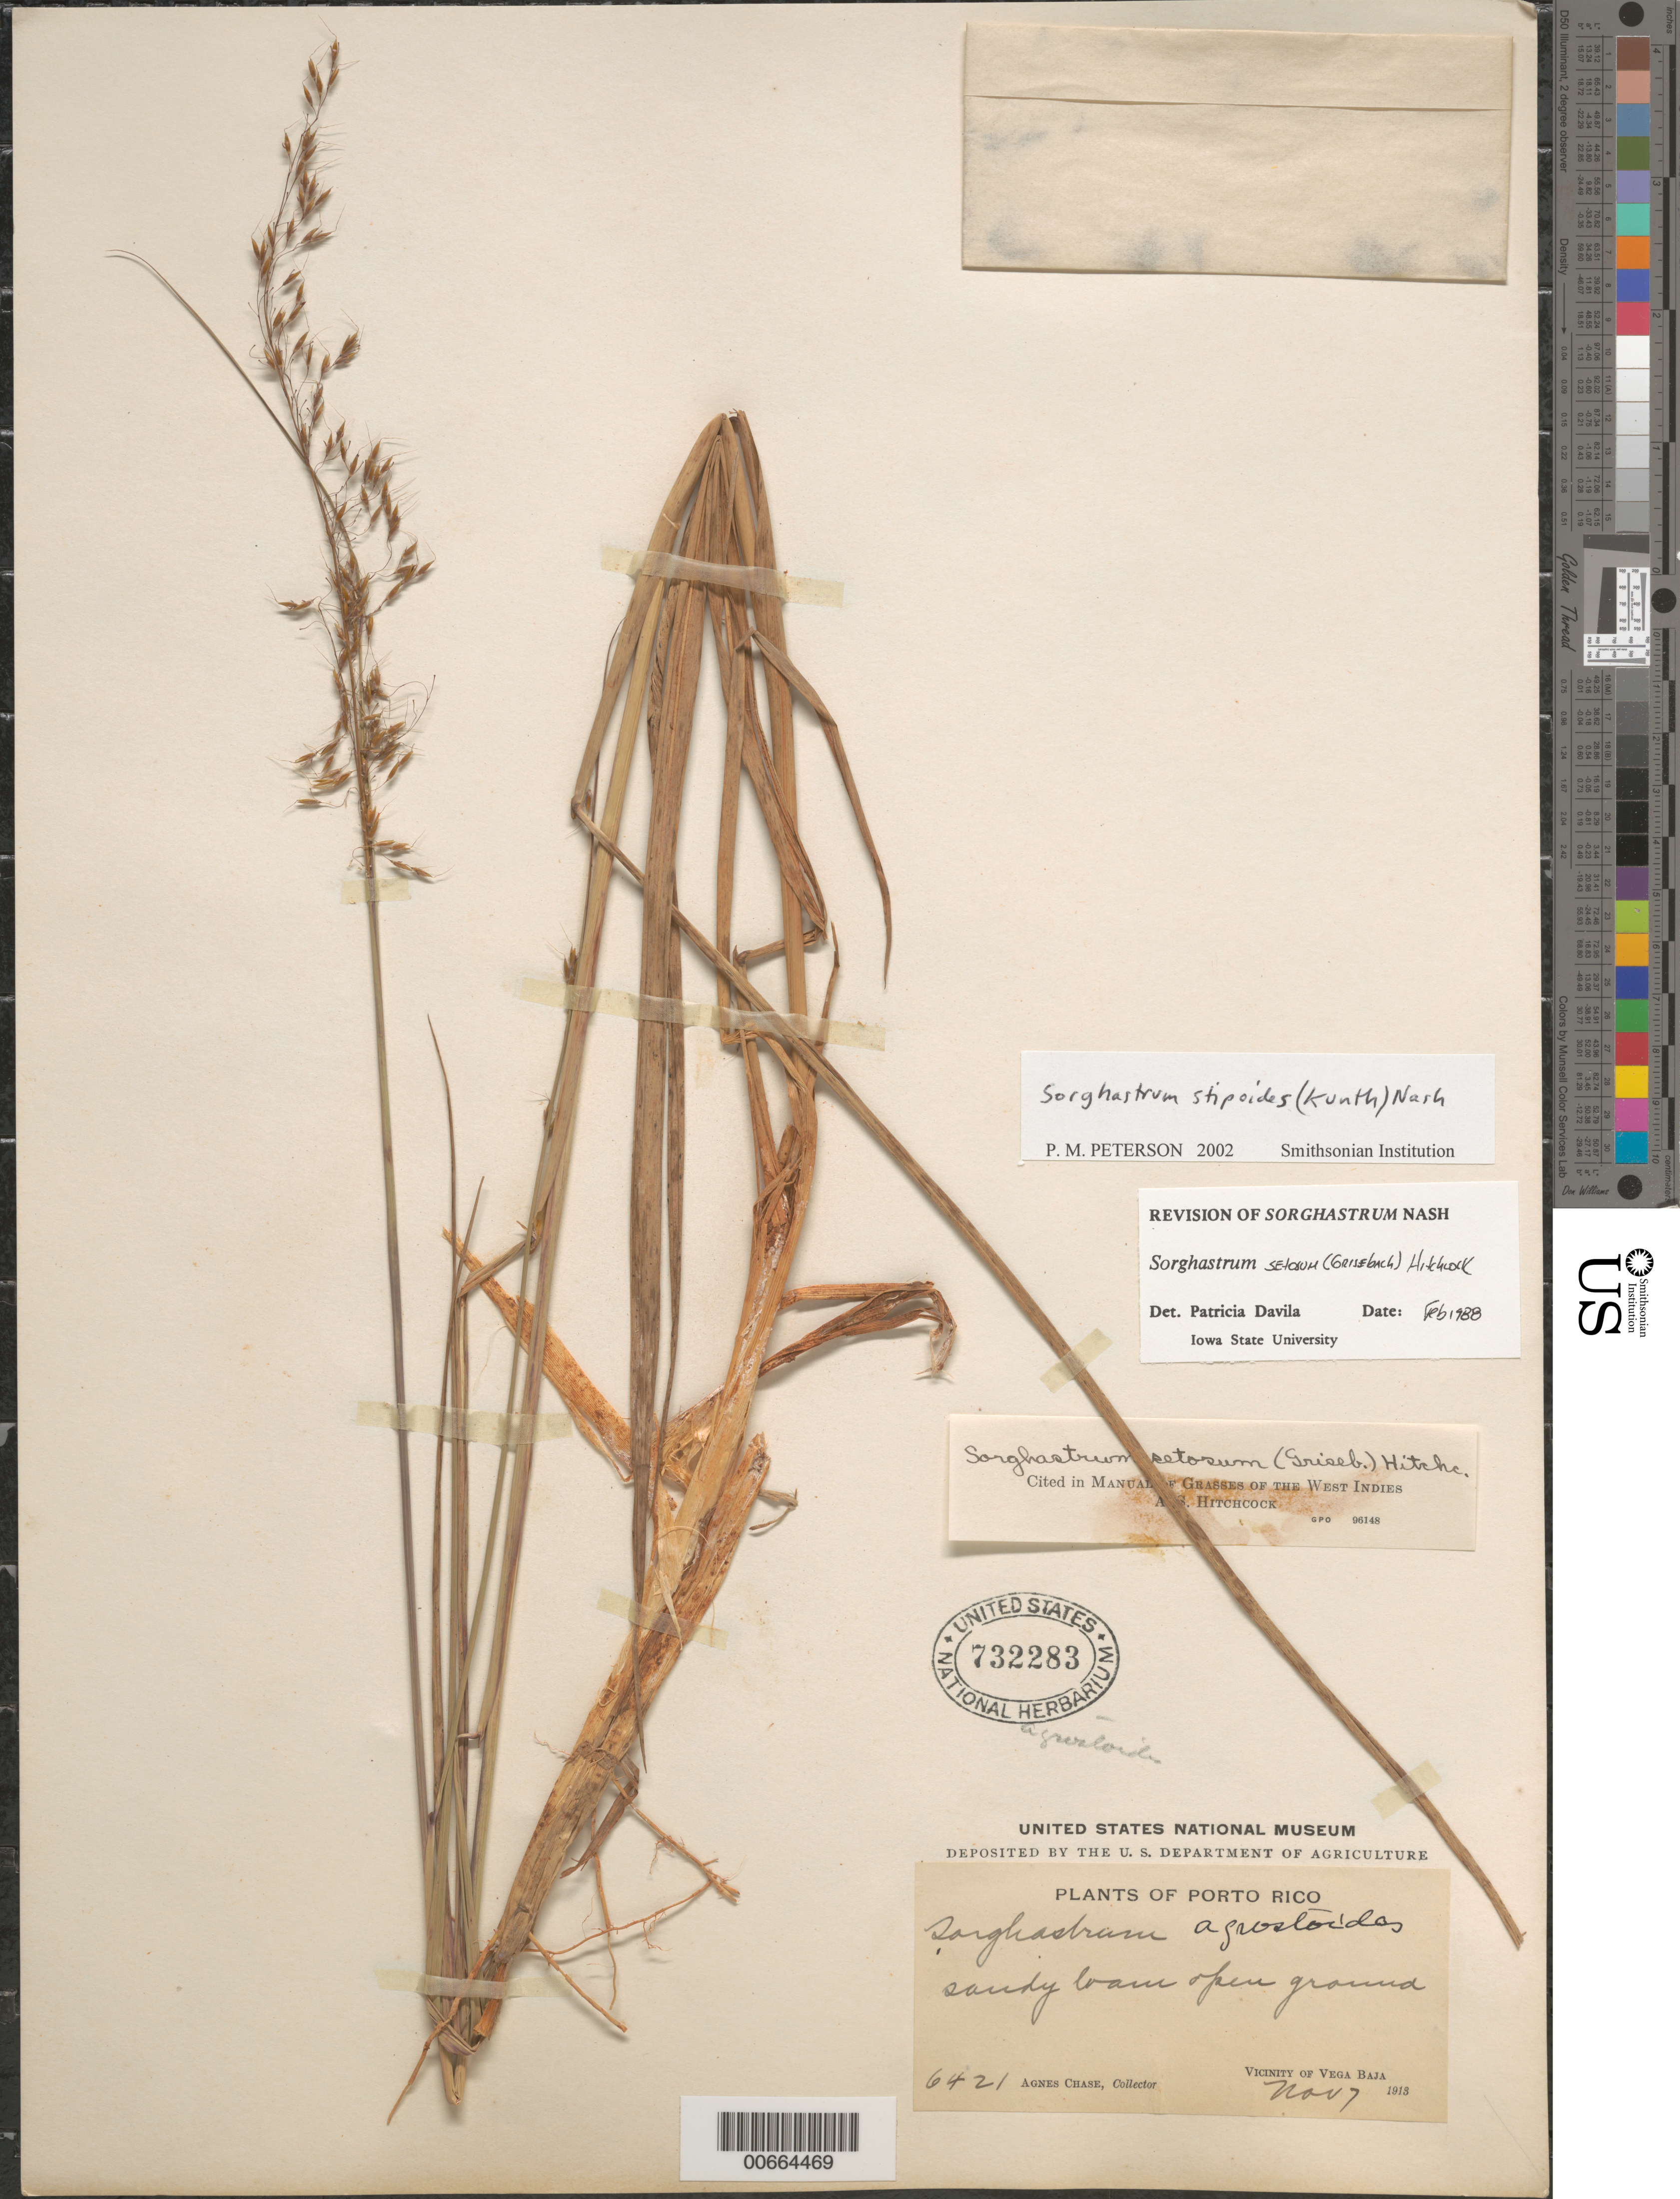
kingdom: Plantae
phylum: Tracheophyta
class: Liliopsida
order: Poales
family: Poaceae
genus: Sorghastrum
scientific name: Sorghastrum stipoides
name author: (Kunth) Nash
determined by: Peterson, Paul M., (BOT), Smithsonian Institution - National Museum of Natural History (UNITED STATES)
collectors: A. Chase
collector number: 6421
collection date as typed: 07 Nov 1913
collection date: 1913-11-07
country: Puerto Rico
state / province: Vega Baja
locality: Vega Baja, vic of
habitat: Sandy loam open ground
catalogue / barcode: US 732283